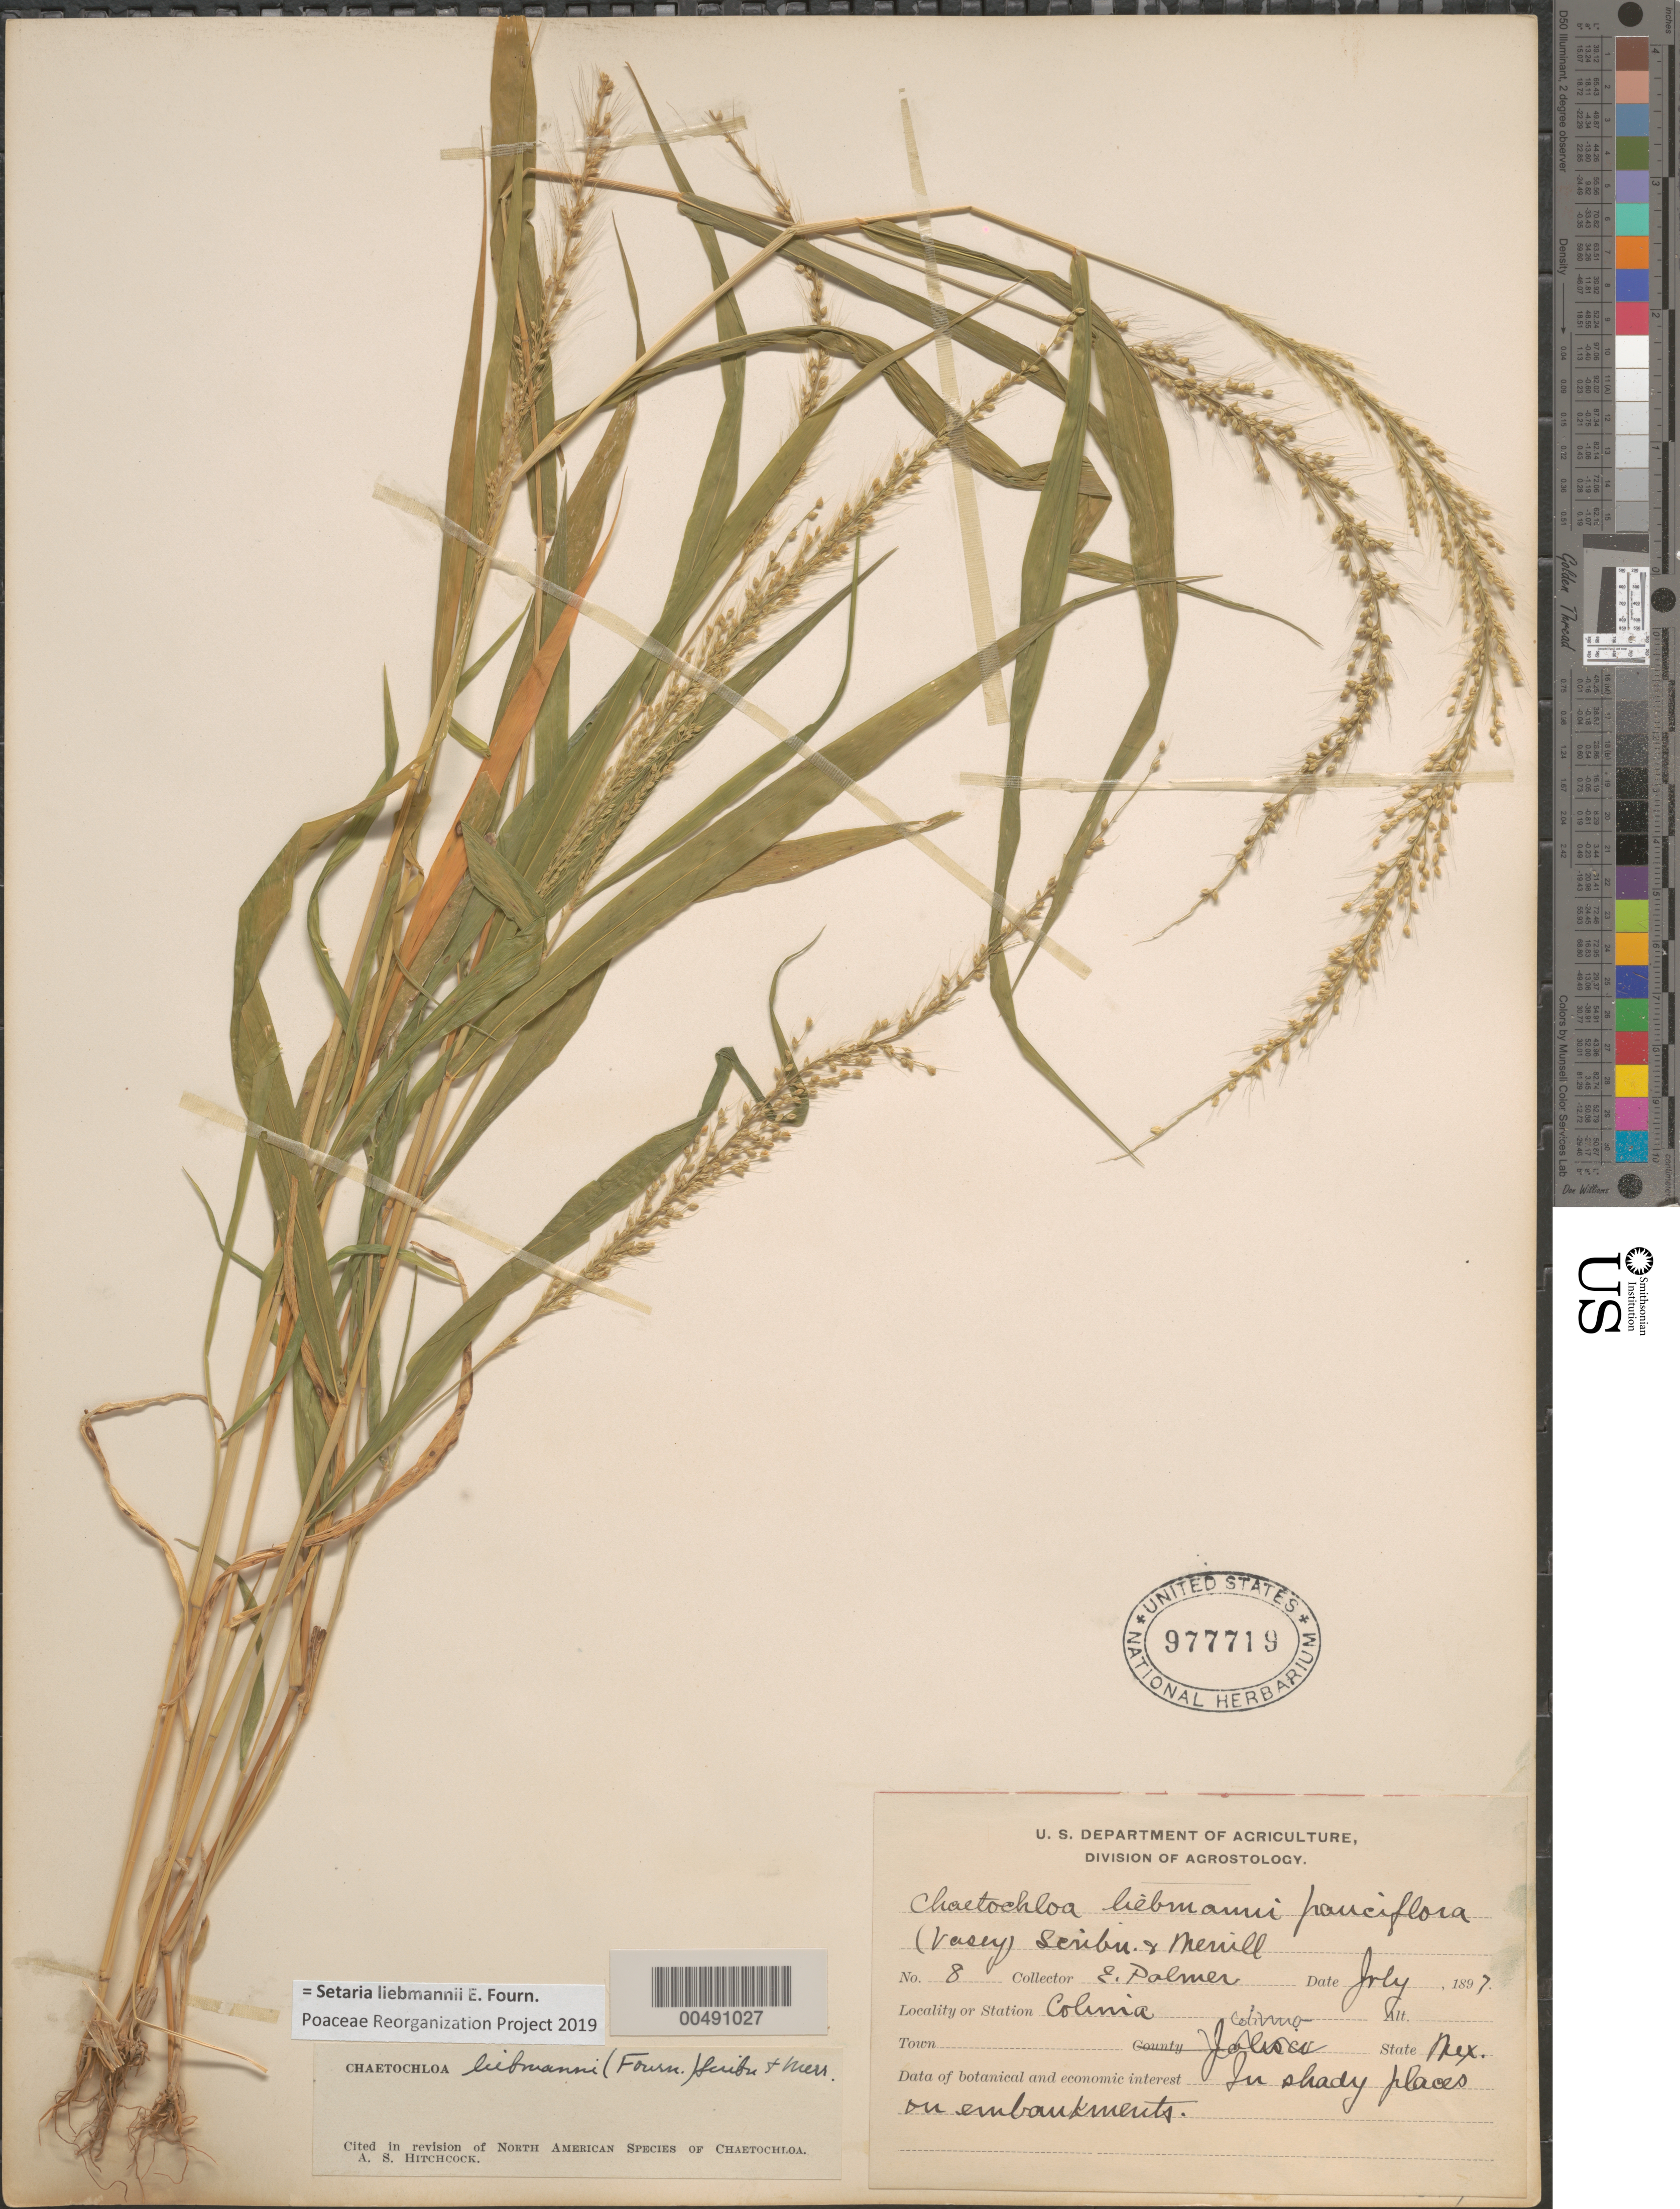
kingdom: Plantae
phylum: Tracheophyta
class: Liliopsida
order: Poales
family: Poaceae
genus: Setaria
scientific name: Setaria liebmannii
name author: E. Fourn.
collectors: E. Palmer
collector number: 8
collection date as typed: Jul 1897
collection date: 1897-07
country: Mexico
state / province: Jalisco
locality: Colima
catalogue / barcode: US 977719